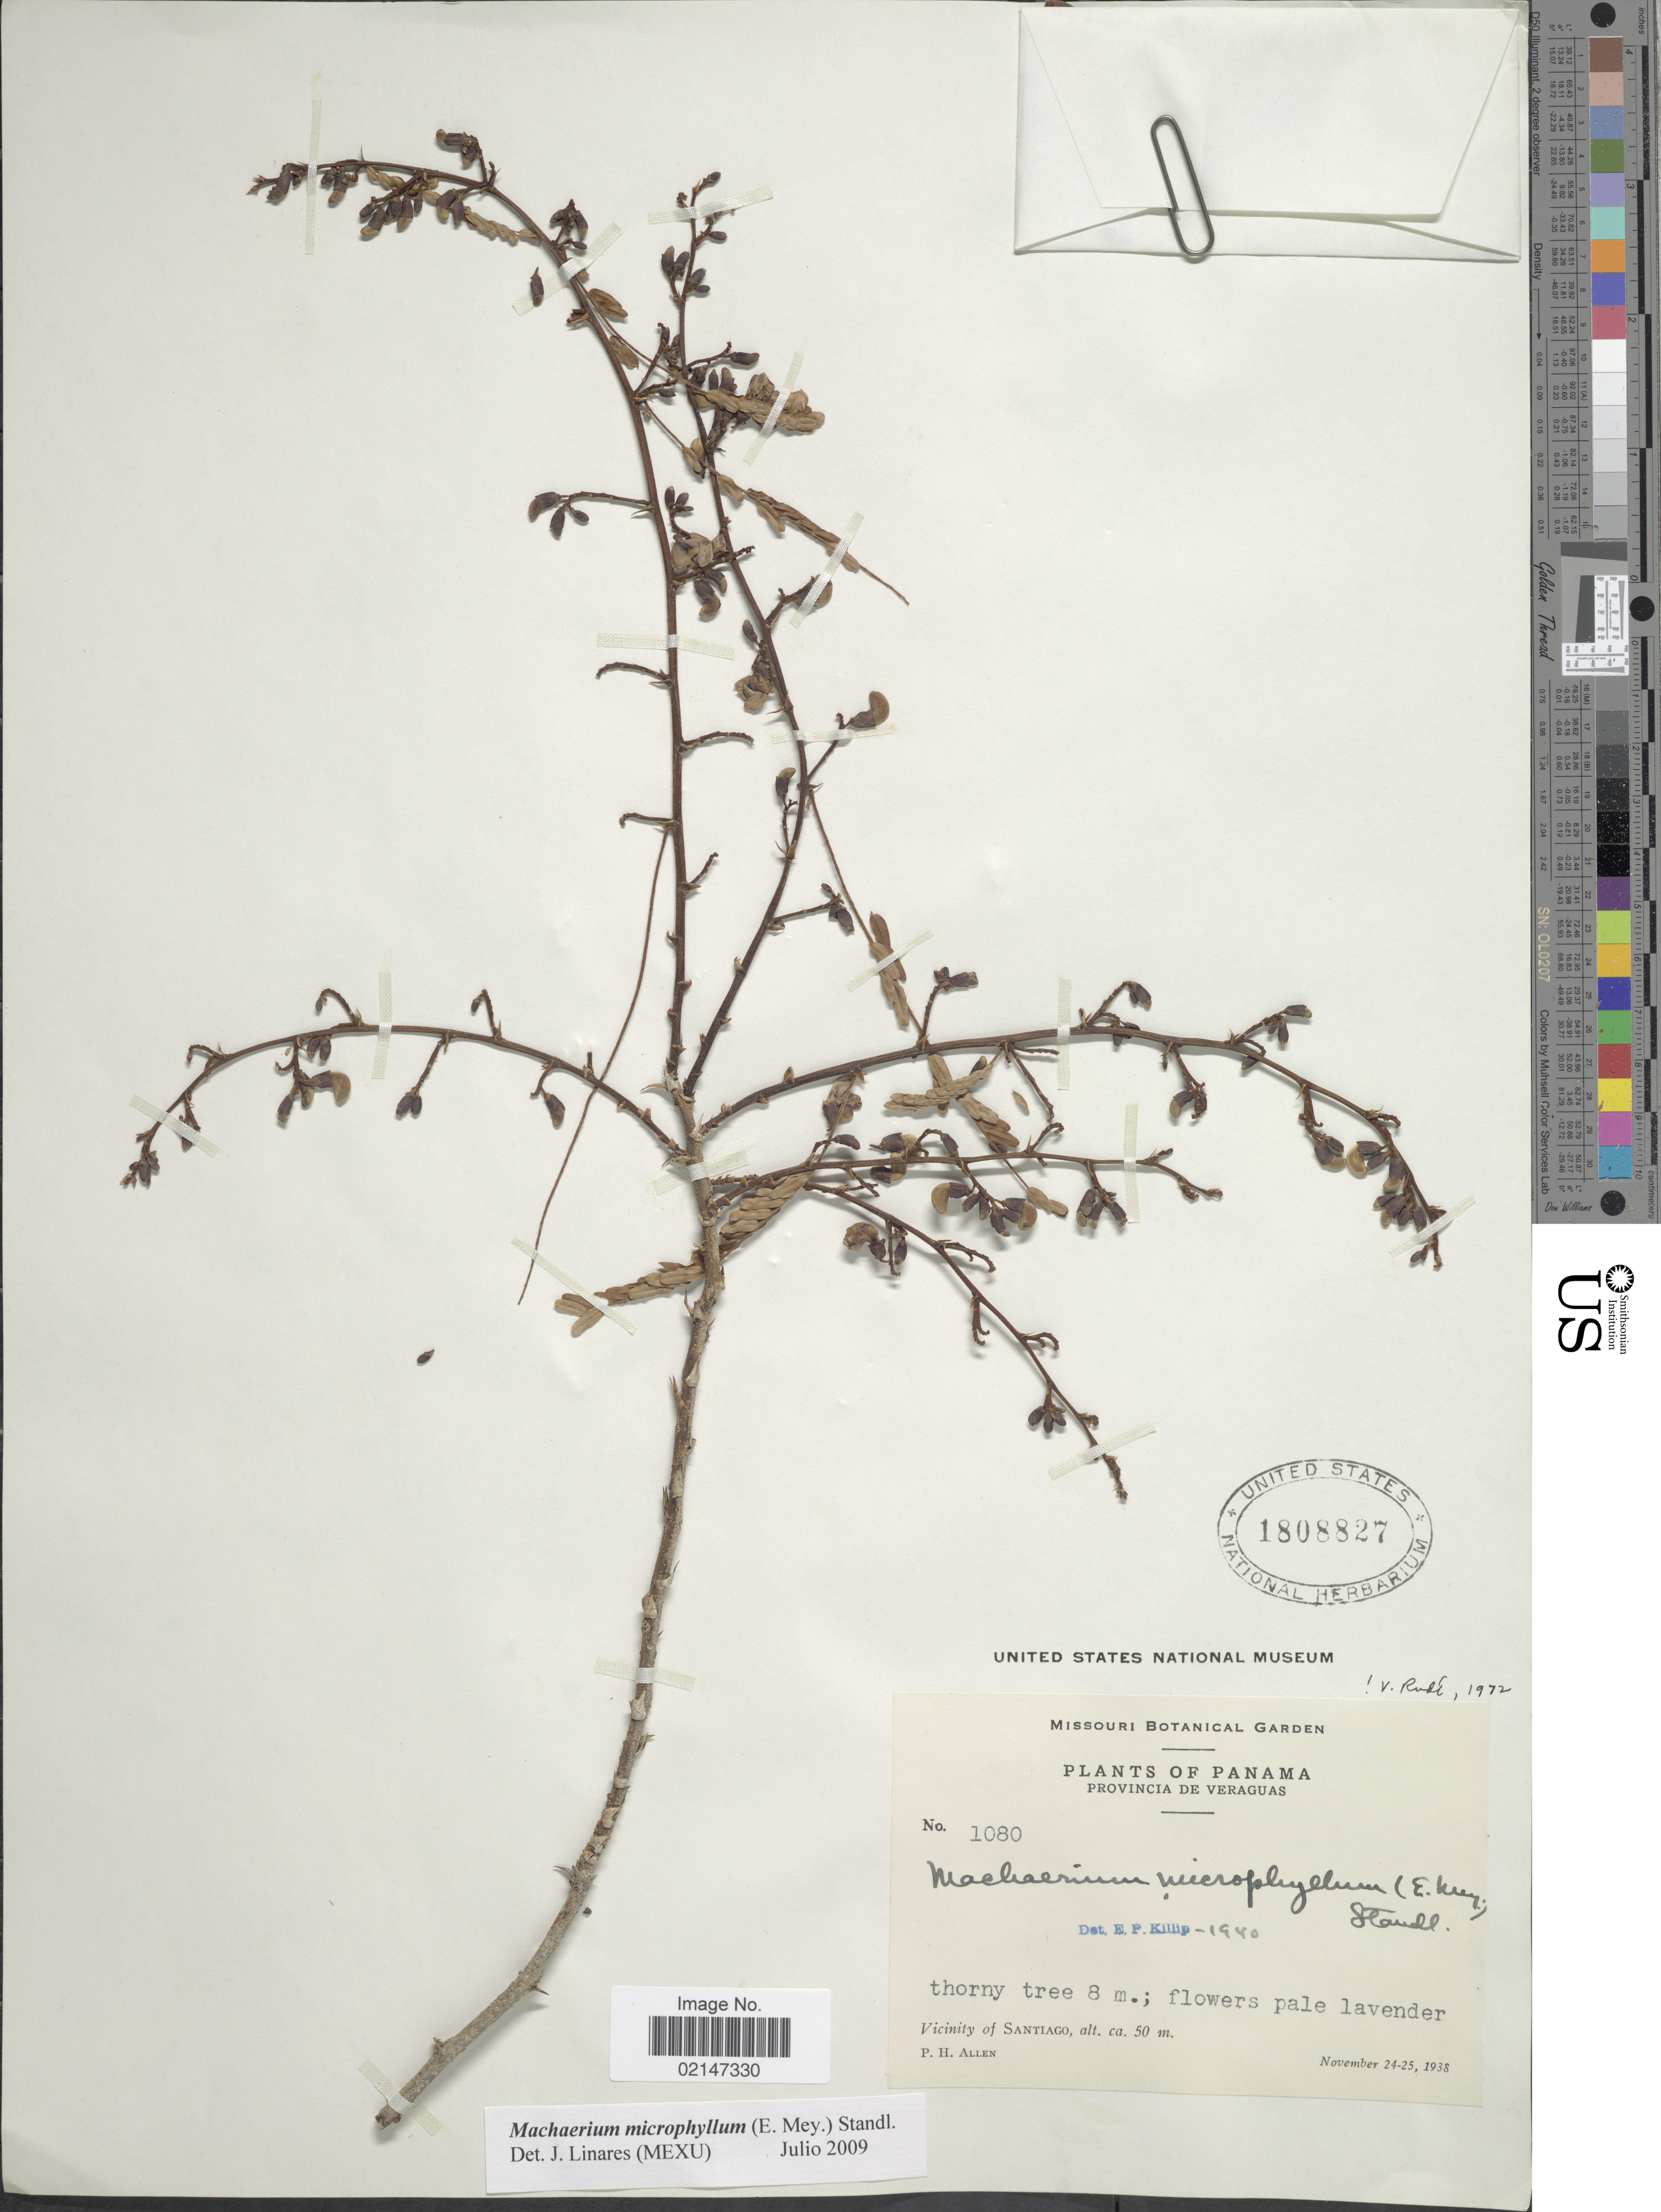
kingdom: Plantae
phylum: Tracheophyta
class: Magnoliopsida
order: Fabales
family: Fabaceae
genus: Machaerium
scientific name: Machaerium microphyllum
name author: Standl.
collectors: P. H. Allen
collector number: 1080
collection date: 1938-11-24/1938-11-25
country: Panama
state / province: Veraguas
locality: Vicinity of Santiago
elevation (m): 50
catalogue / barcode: US 1808827